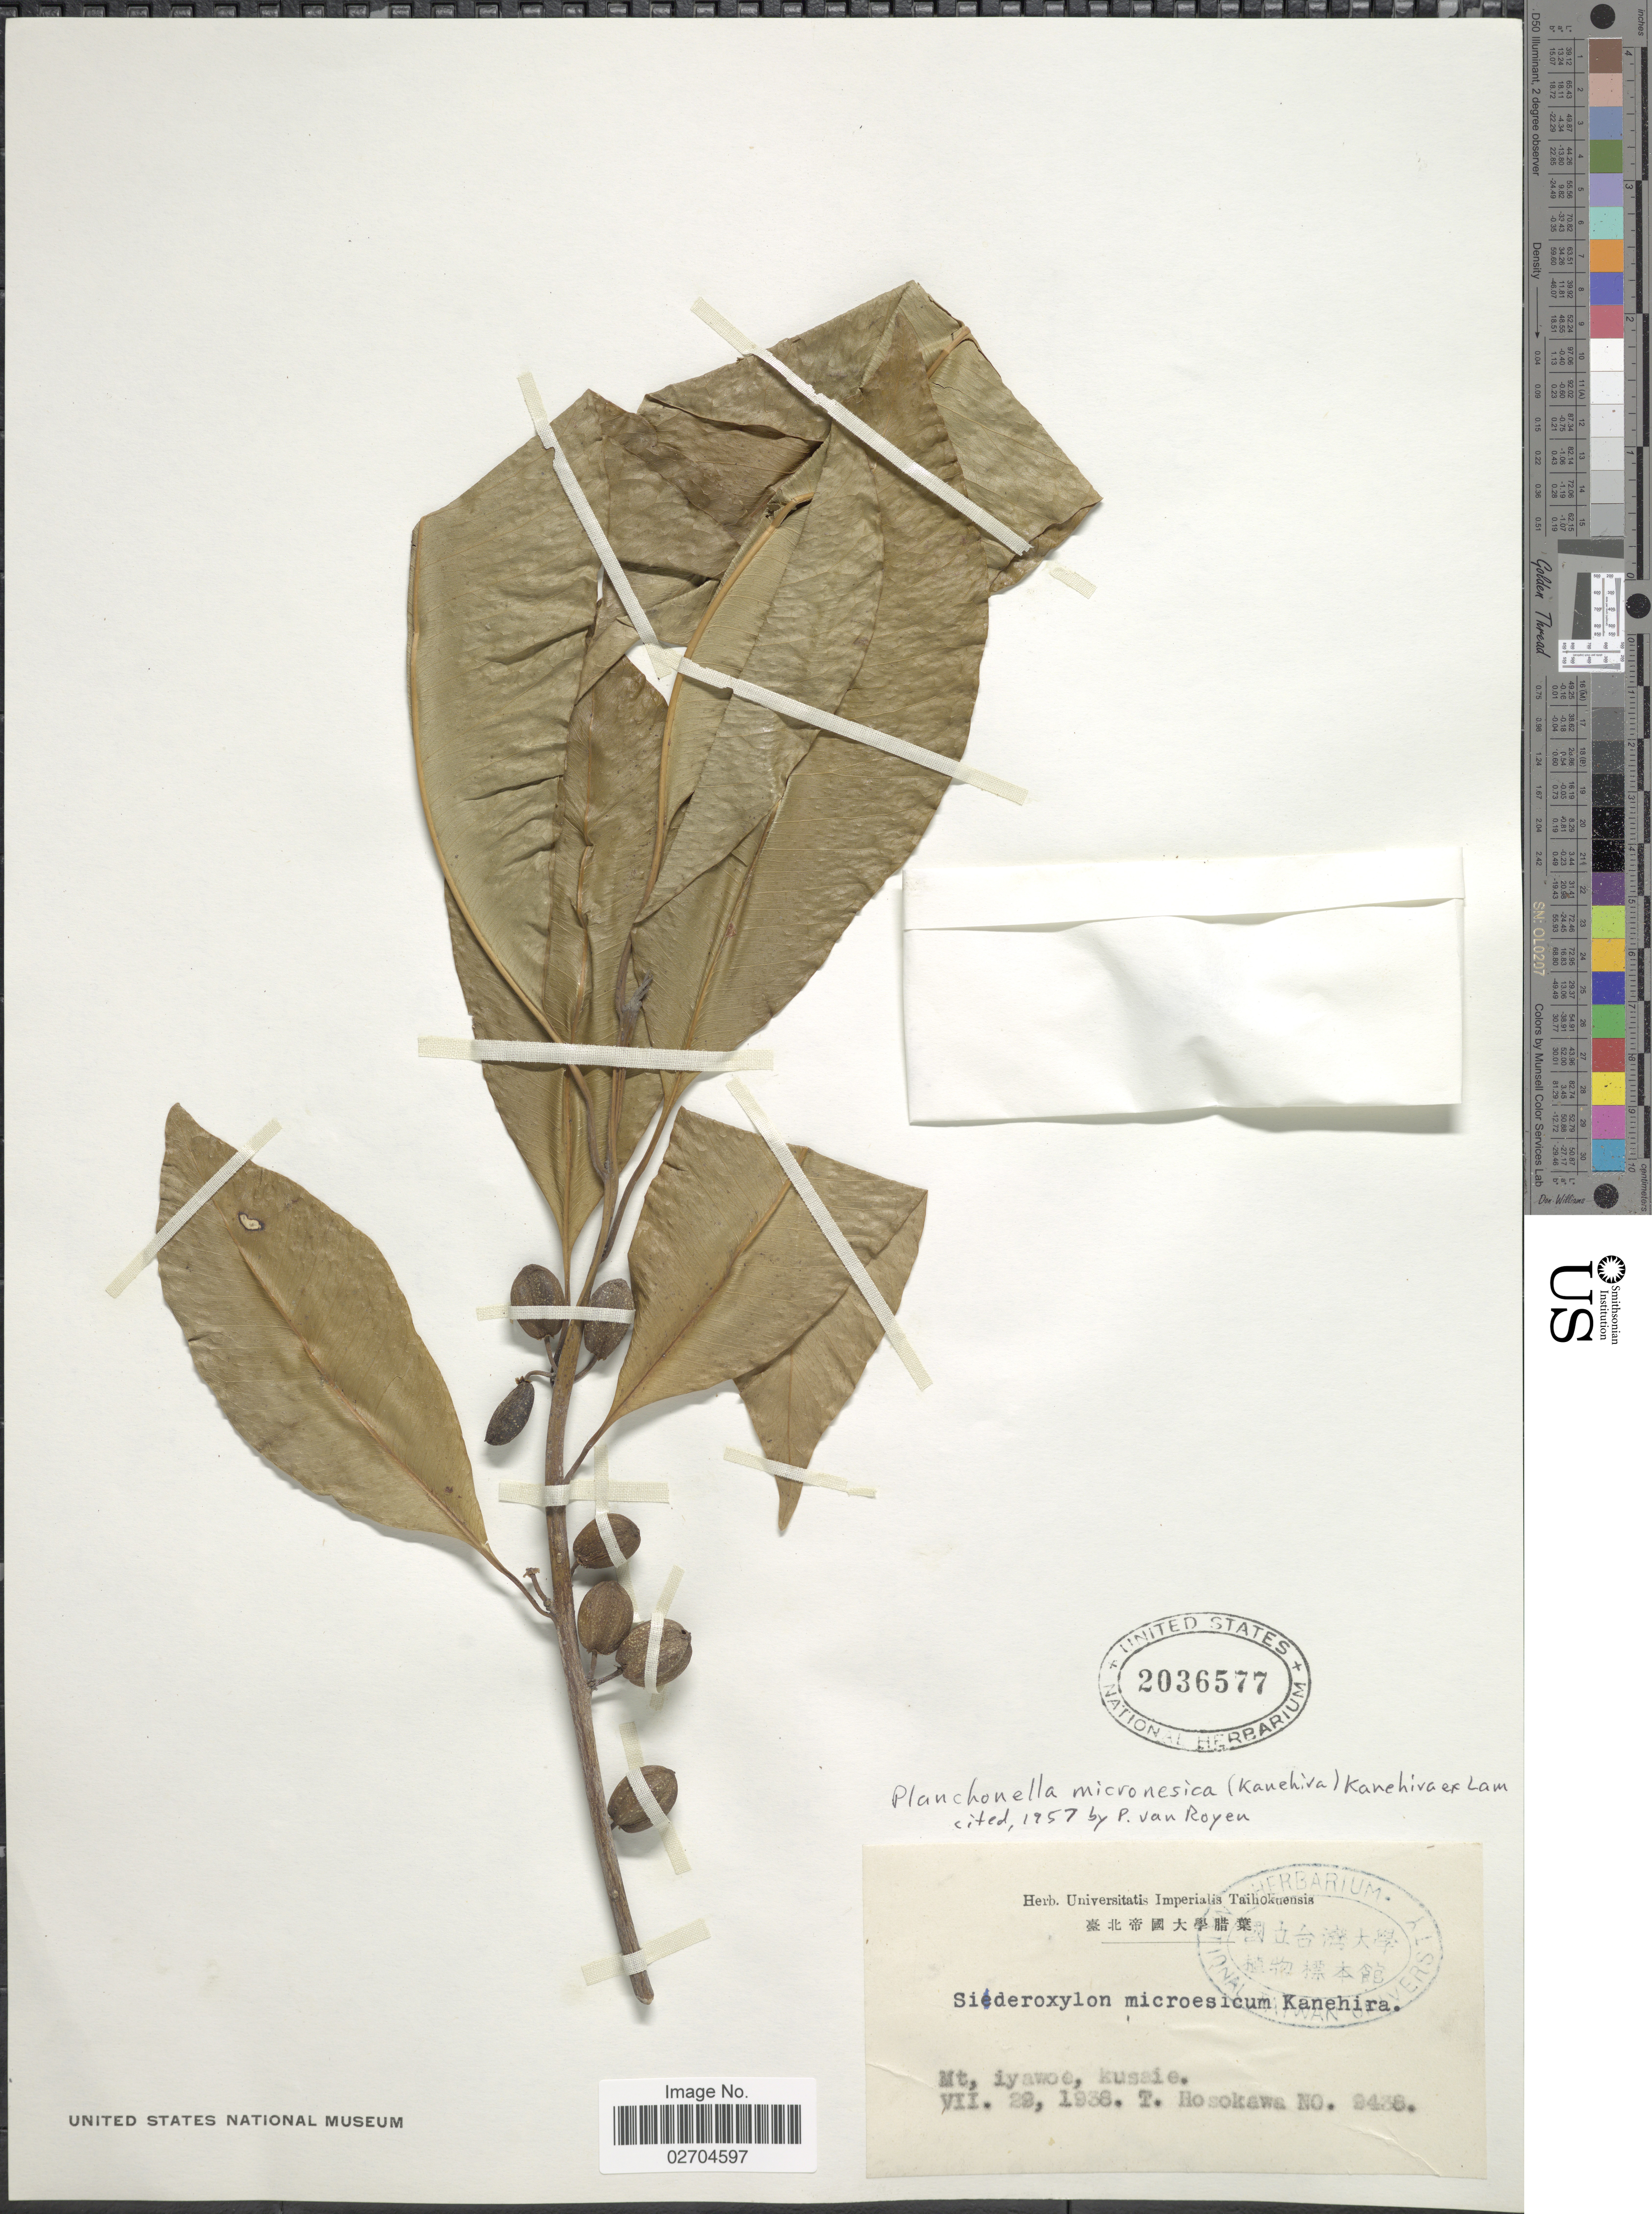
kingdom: Plantae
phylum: Tracheophyta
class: Magnoliopsida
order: Ericales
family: Sapotaceae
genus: Planchonella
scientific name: Planchonella micronesica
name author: (Kaneh.) Kaneh. ex H.J. Lam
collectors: T. Hosokawa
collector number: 2438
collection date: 1938-07-29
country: Micronesia, Federated States of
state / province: Kosrae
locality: Mt. Iyawoe, Kusaie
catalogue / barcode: US 2036577